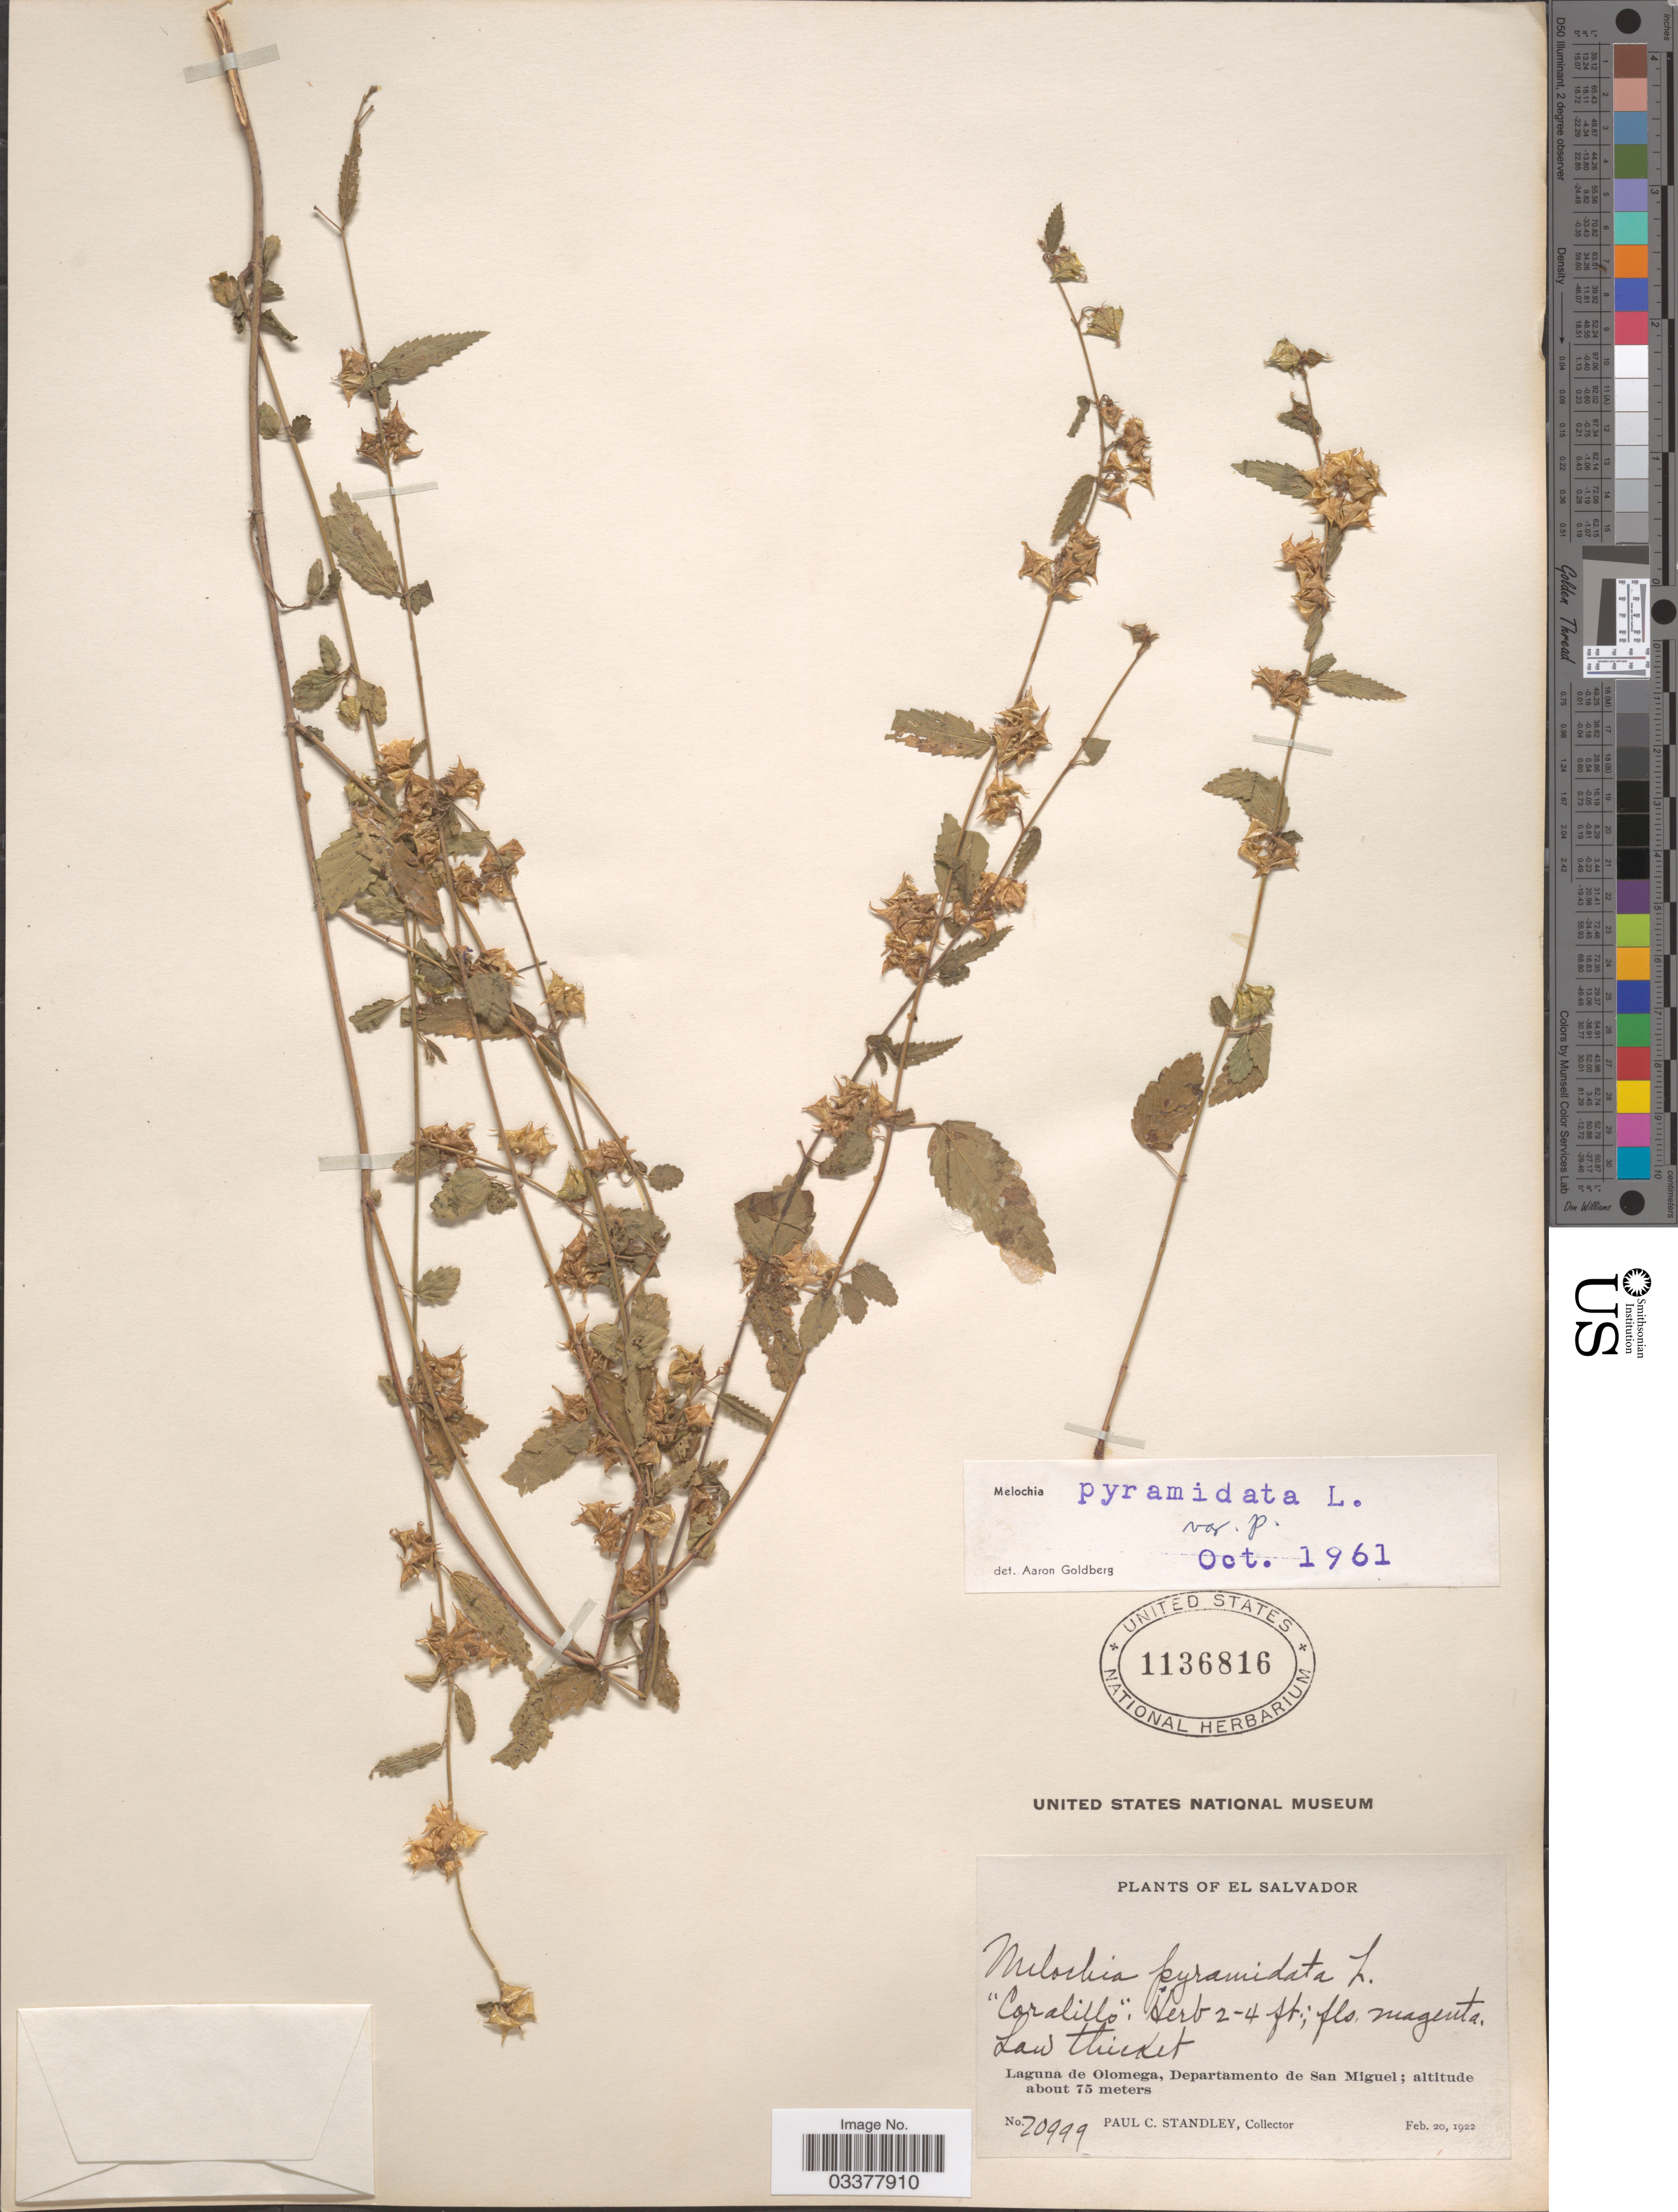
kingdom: Plantae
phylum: Tracheophyta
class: Magnoliopsida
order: Malvales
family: Malvaceae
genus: Melochia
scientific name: Melochia pyramidata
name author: L.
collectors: P. C. Standley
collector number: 20999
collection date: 1922-02-20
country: El Salvador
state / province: San Miguel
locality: Laguna de Olomega, Departamento de San Miguel.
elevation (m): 75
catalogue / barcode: US 1136816